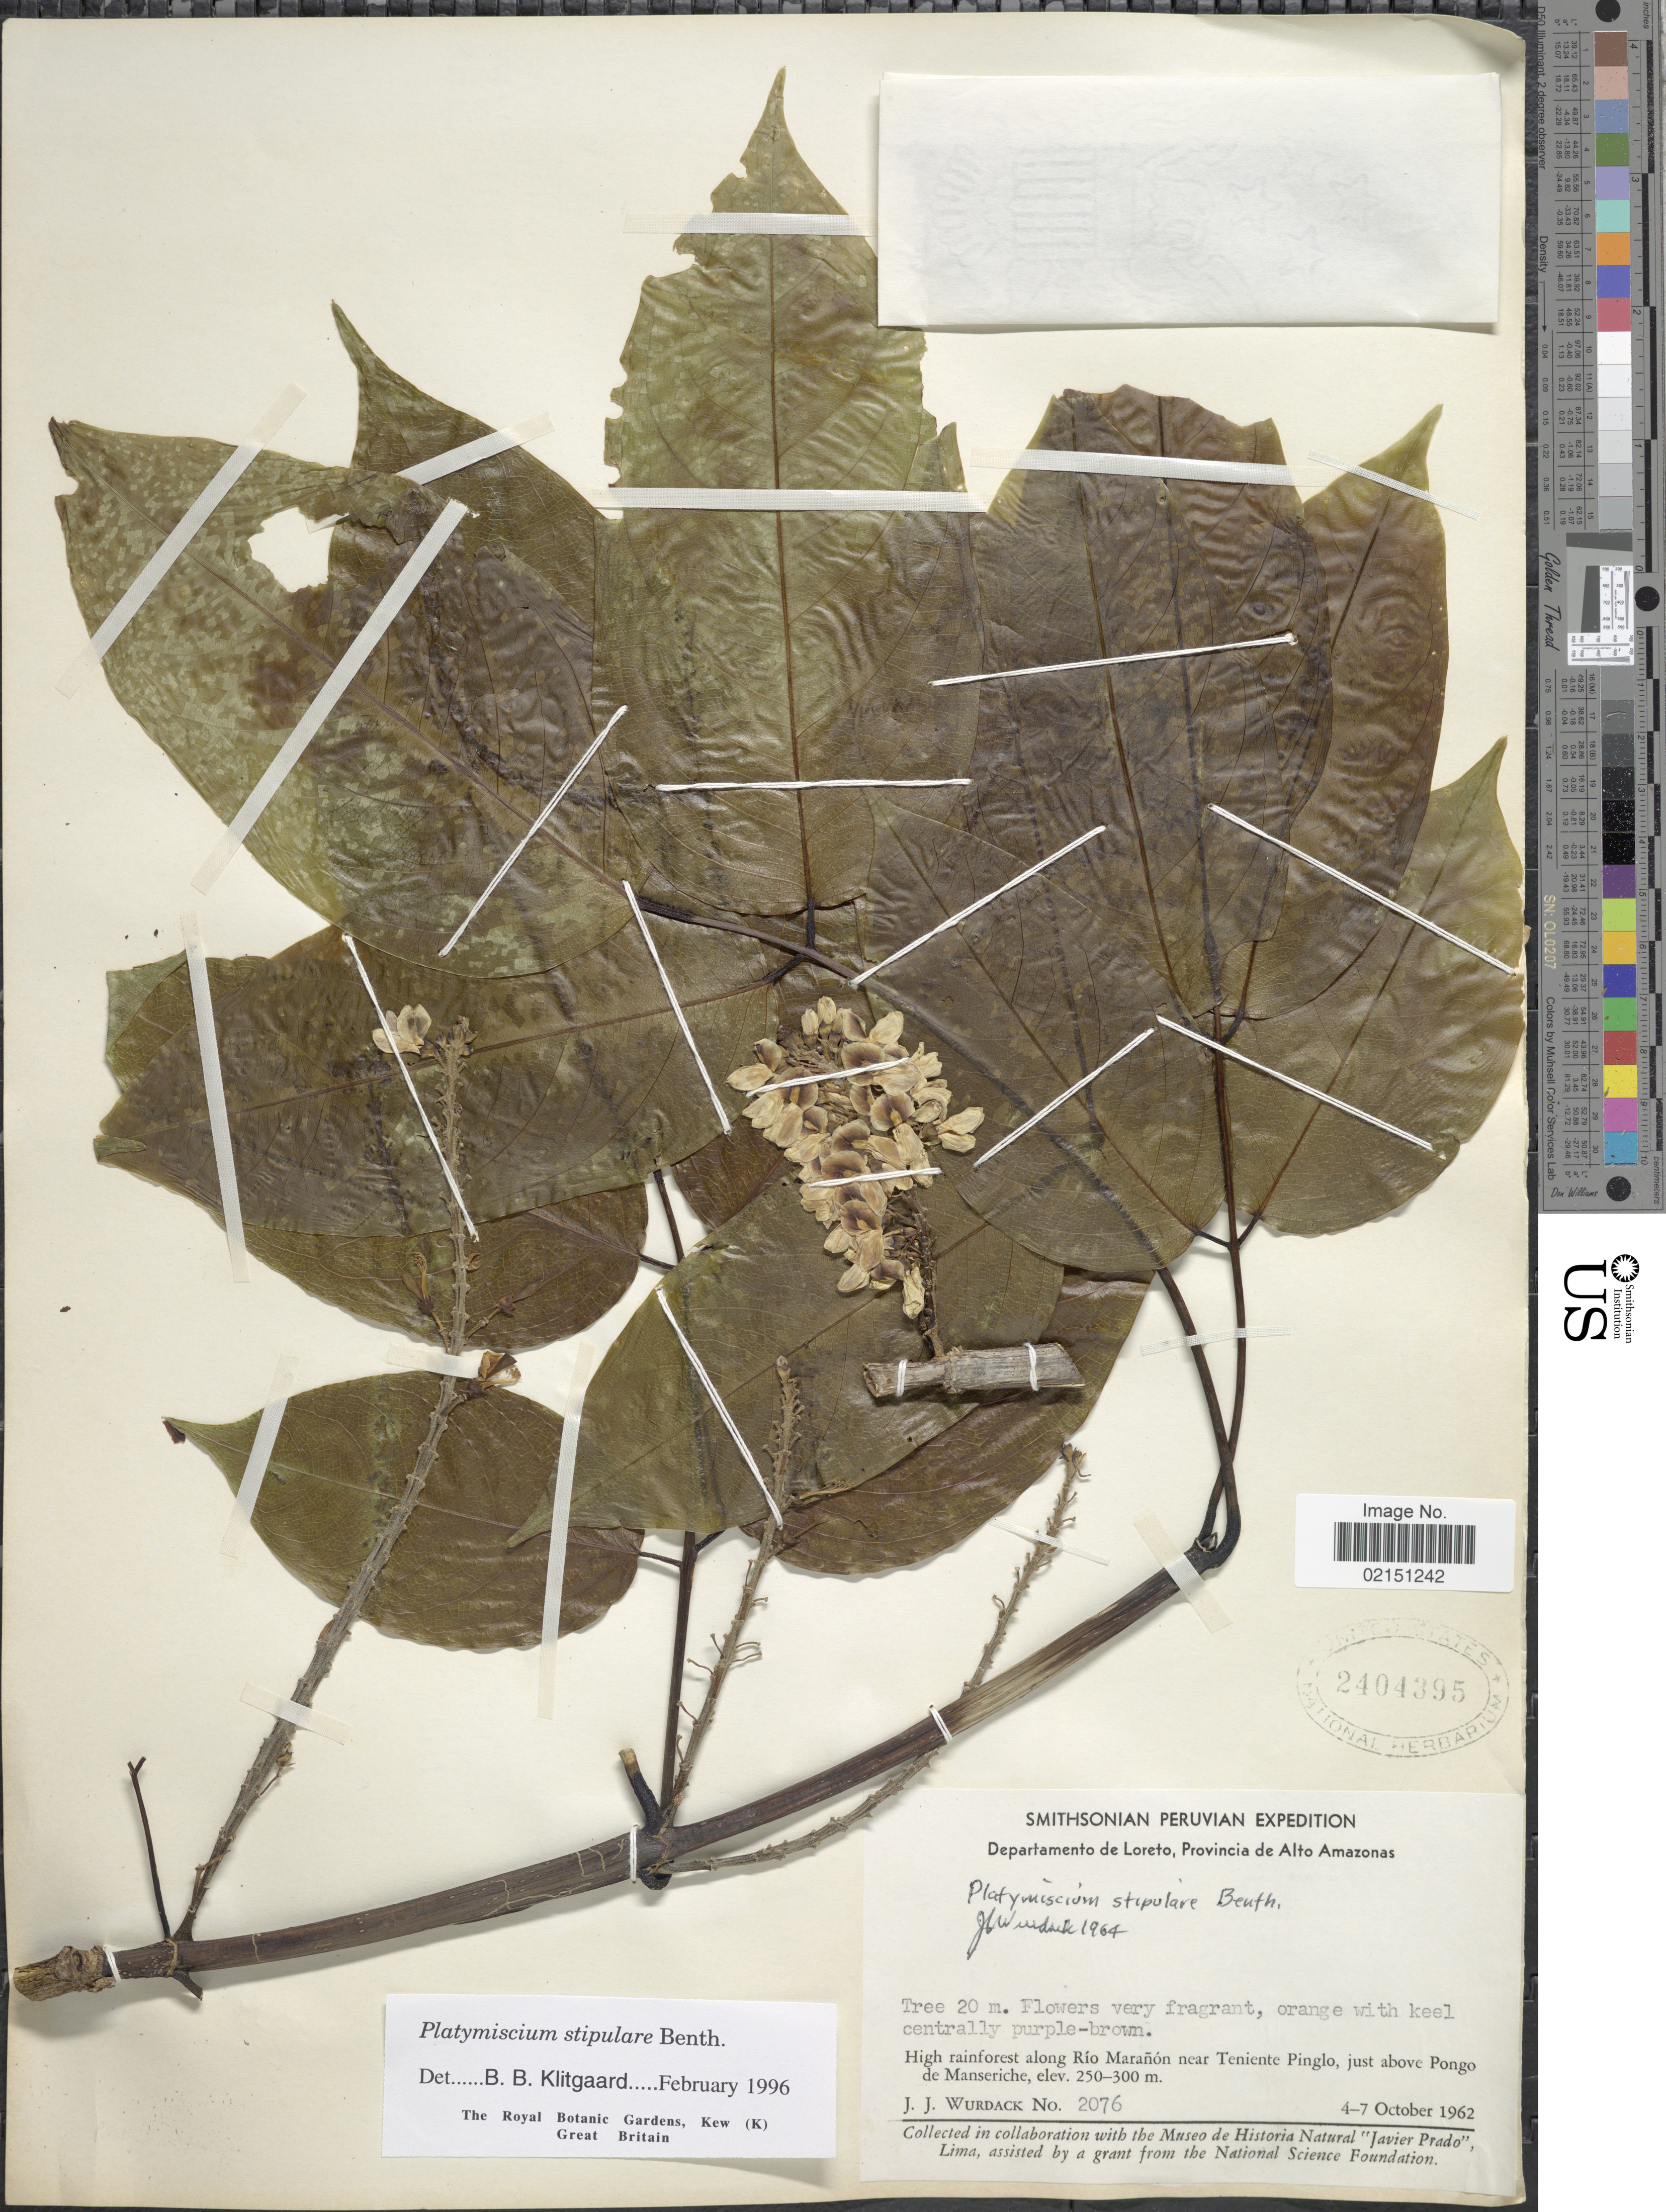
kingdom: Plantae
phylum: Tracheophyta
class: Magnoliopsida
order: Fabales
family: Fabaceae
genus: Platymiscium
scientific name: Platymiscium stipulare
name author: Benth.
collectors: J. J. Wurdack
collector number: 2076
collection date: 1962-10-04/1962-10-07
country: Peru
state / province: Loreto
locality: Provincia de Alto Amazonas. High rainforest along Rio Maranon near Teniente Pinglo, just above Pongo de Menseriche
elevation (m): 250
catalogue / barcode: US 2404395